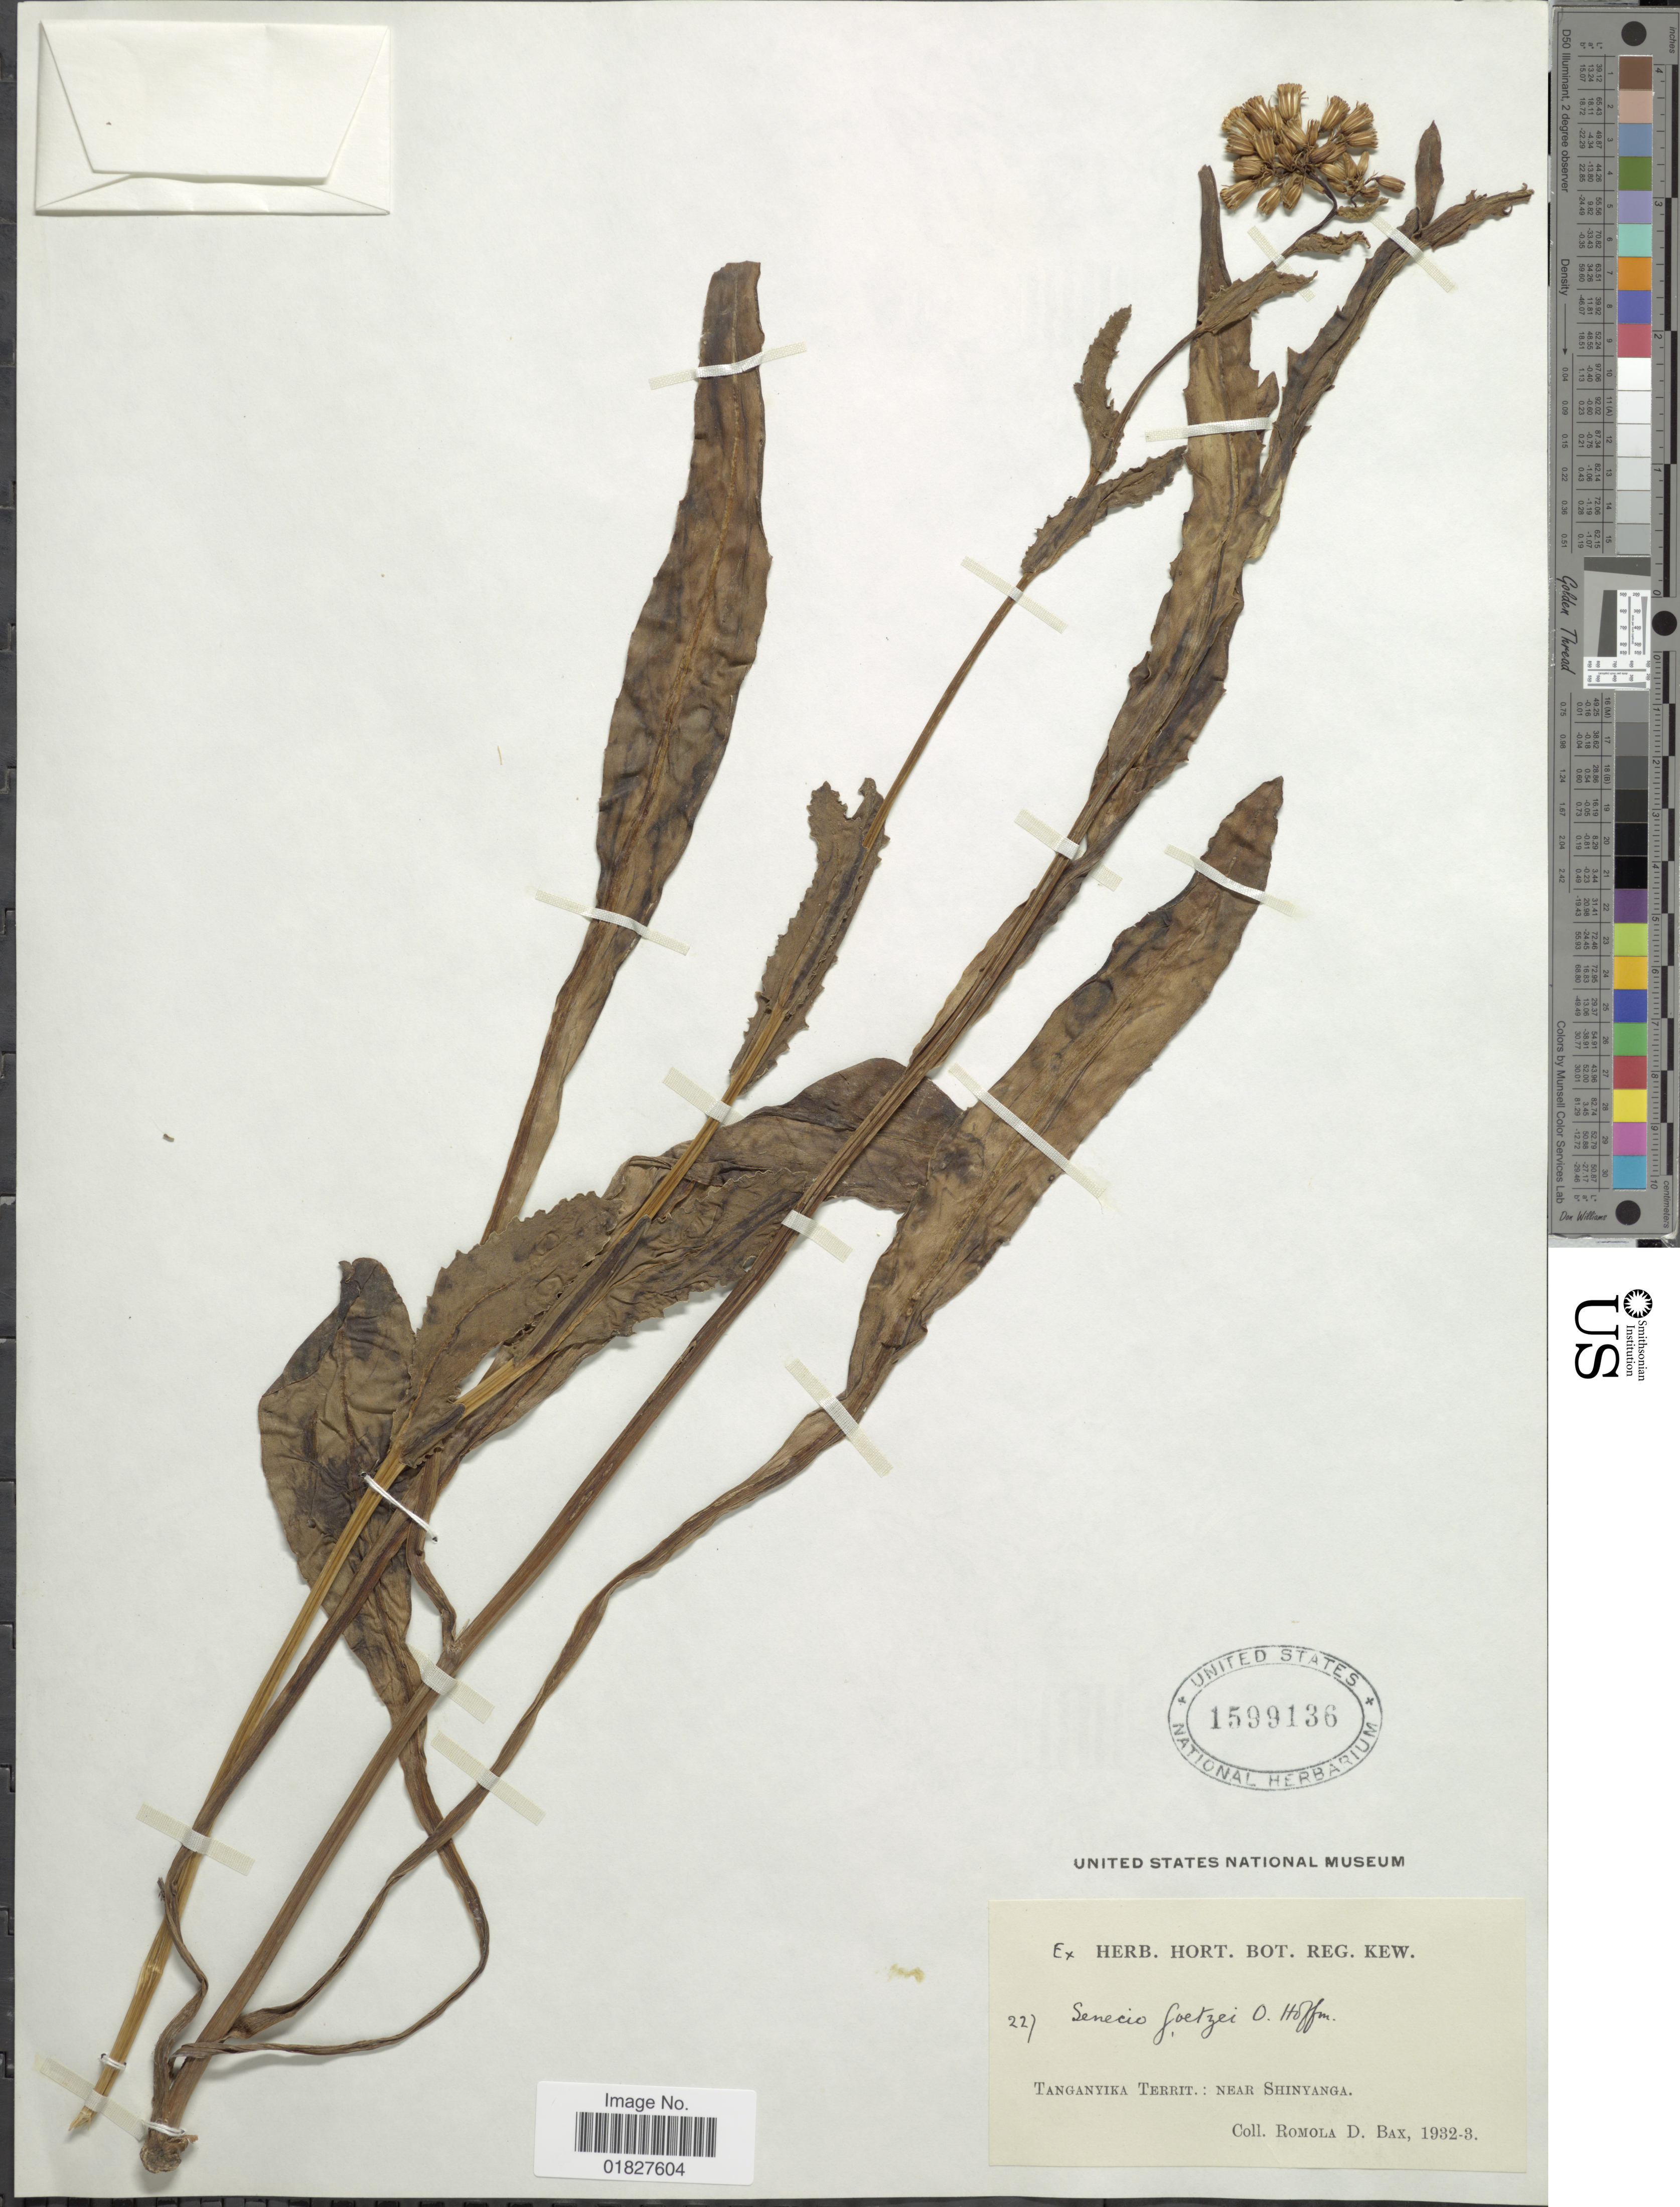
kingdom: Plantae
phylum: Tracheophyta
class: Magnoliopsida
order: Asterales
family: Asteraceae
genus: Solanecio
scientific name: Solanecio angulatus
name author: (Vahl) C. Jeffrey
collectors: R. Bax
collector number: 227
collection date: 1932/1933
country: Tanzania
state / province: Shinyanga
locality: Near Shinyanga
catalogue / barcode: US 1599136